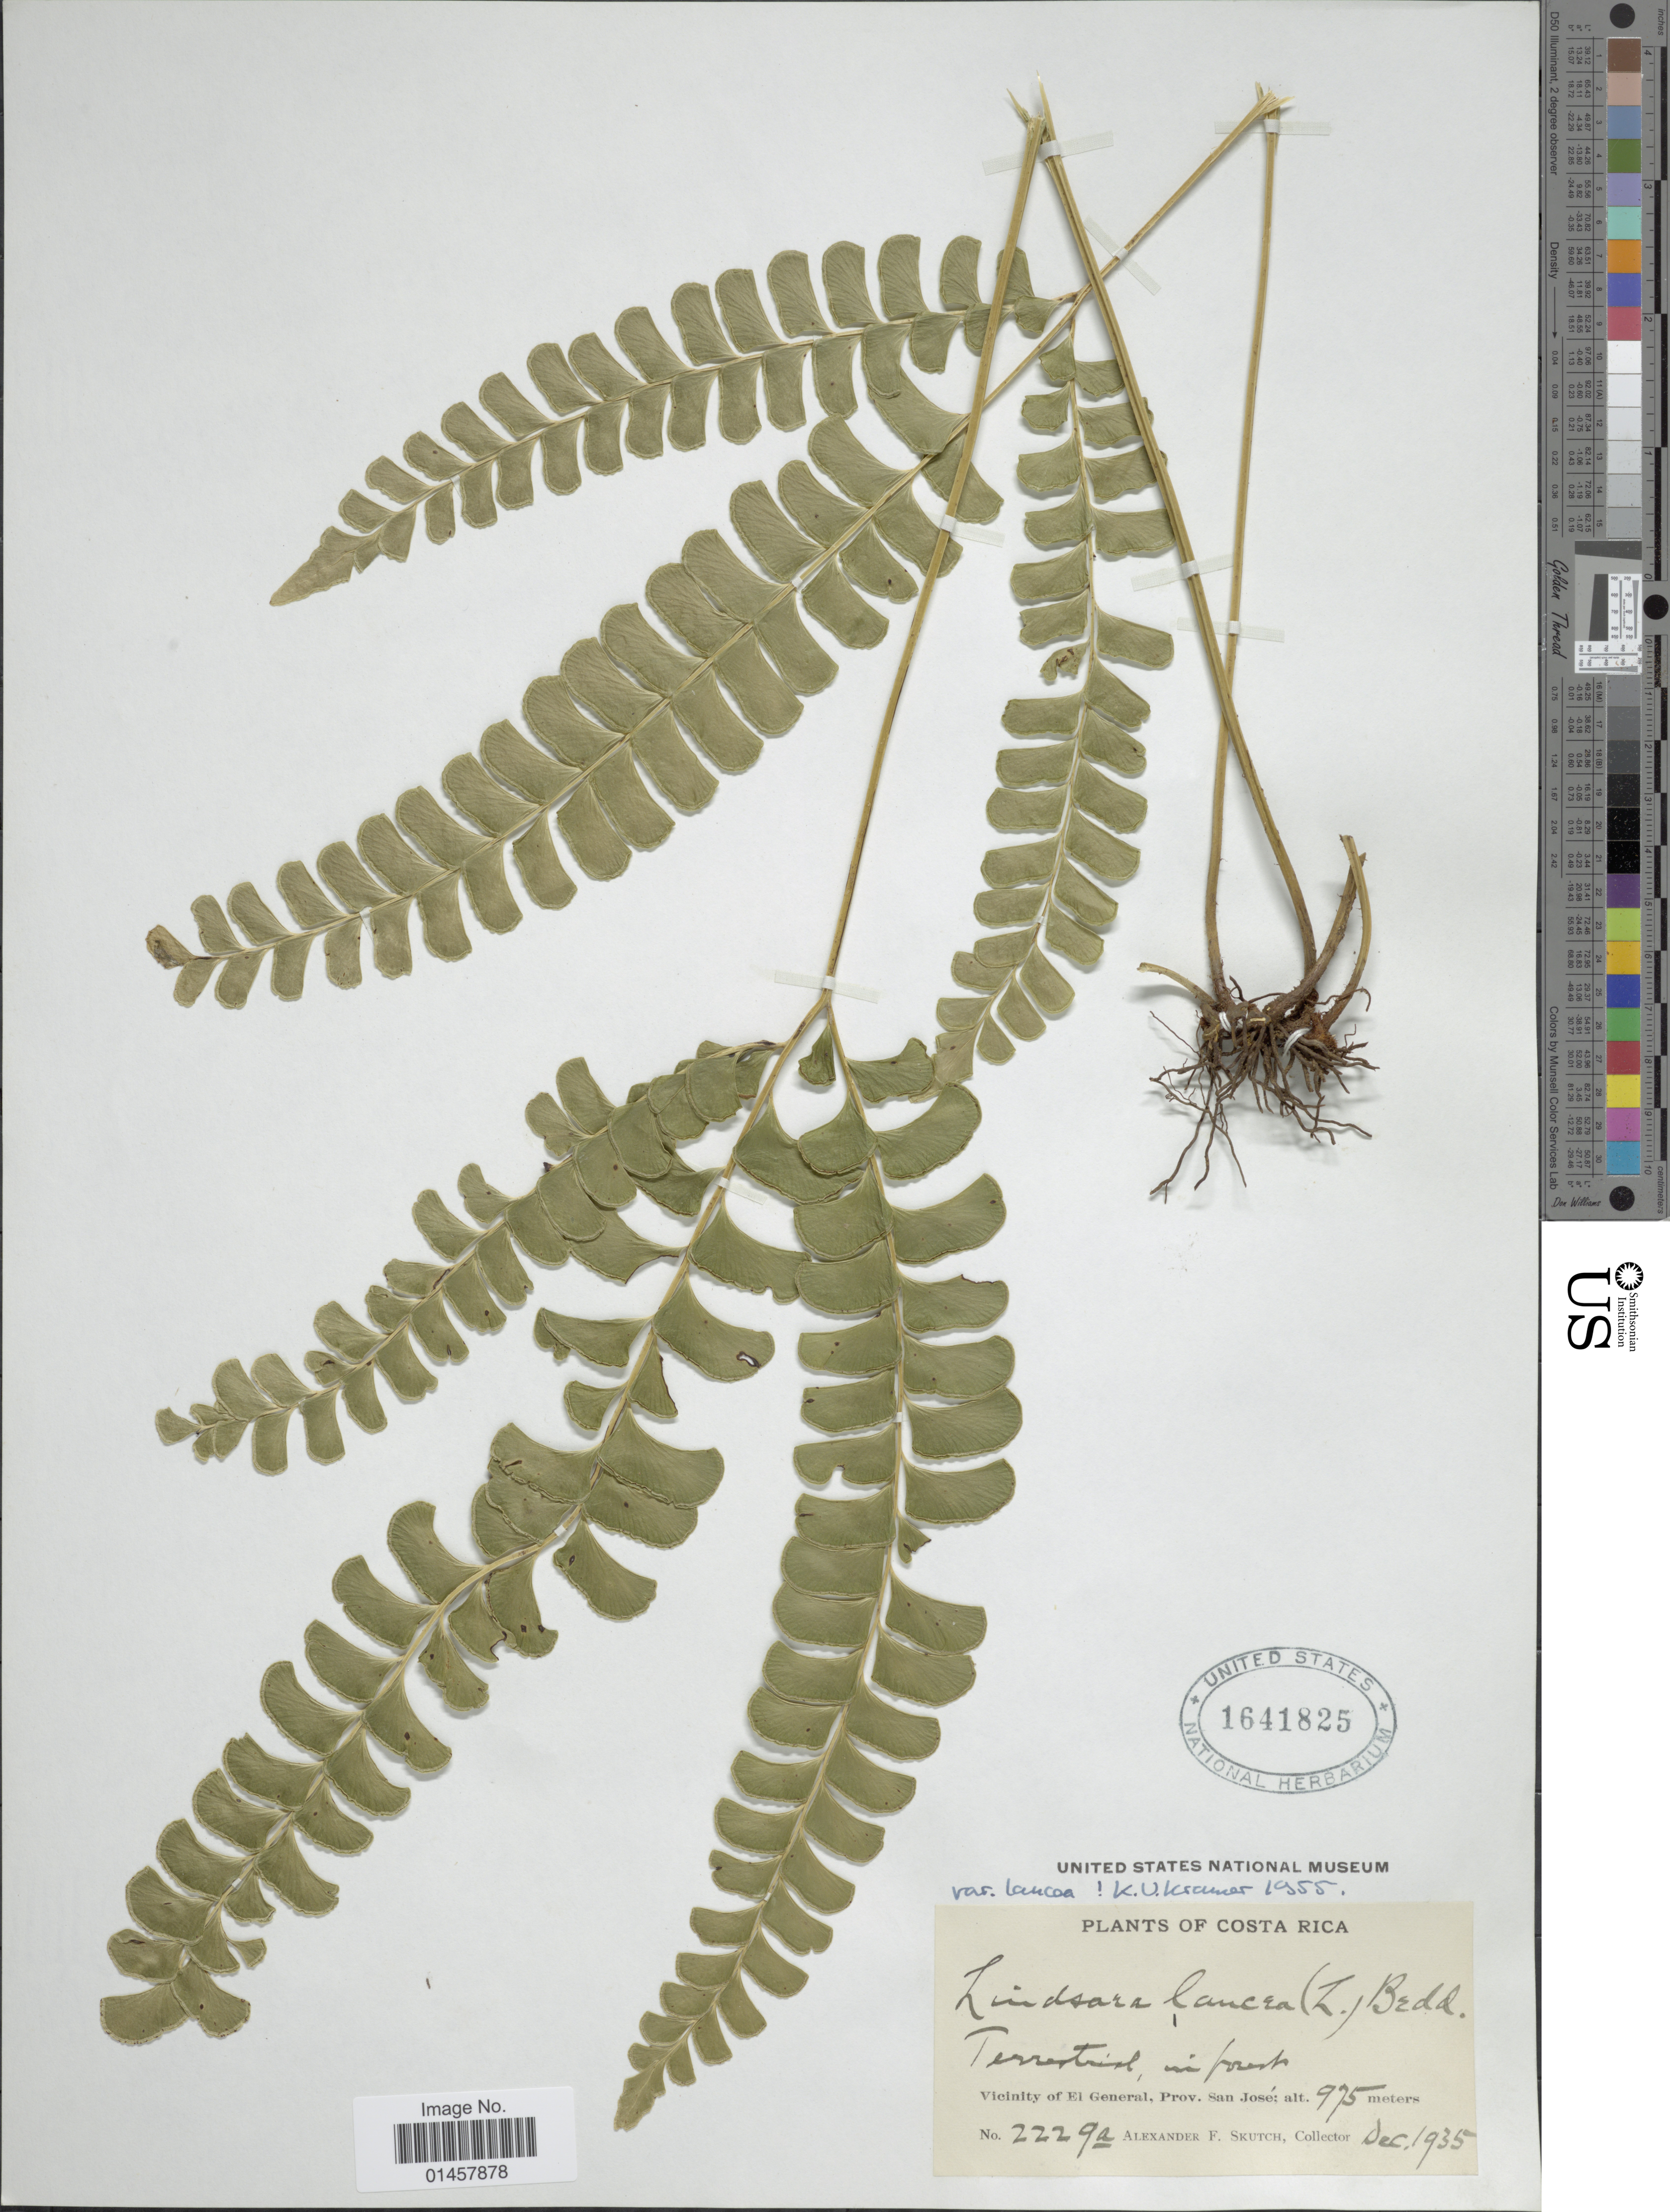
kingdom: Plantae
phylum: Tracheophyta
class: Polypodiopsida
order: Polypodiales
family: Lindsaeaceae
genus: Lindsaea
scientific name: Lindsaea lancea var. lancea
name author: (L.) Bedd.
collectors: A. F. Skutch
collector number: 2229a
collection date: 1935-12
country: Costa Rica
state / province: San José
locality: Vicinity of El General, prov. San José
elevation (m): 975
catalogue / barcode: US 1641825